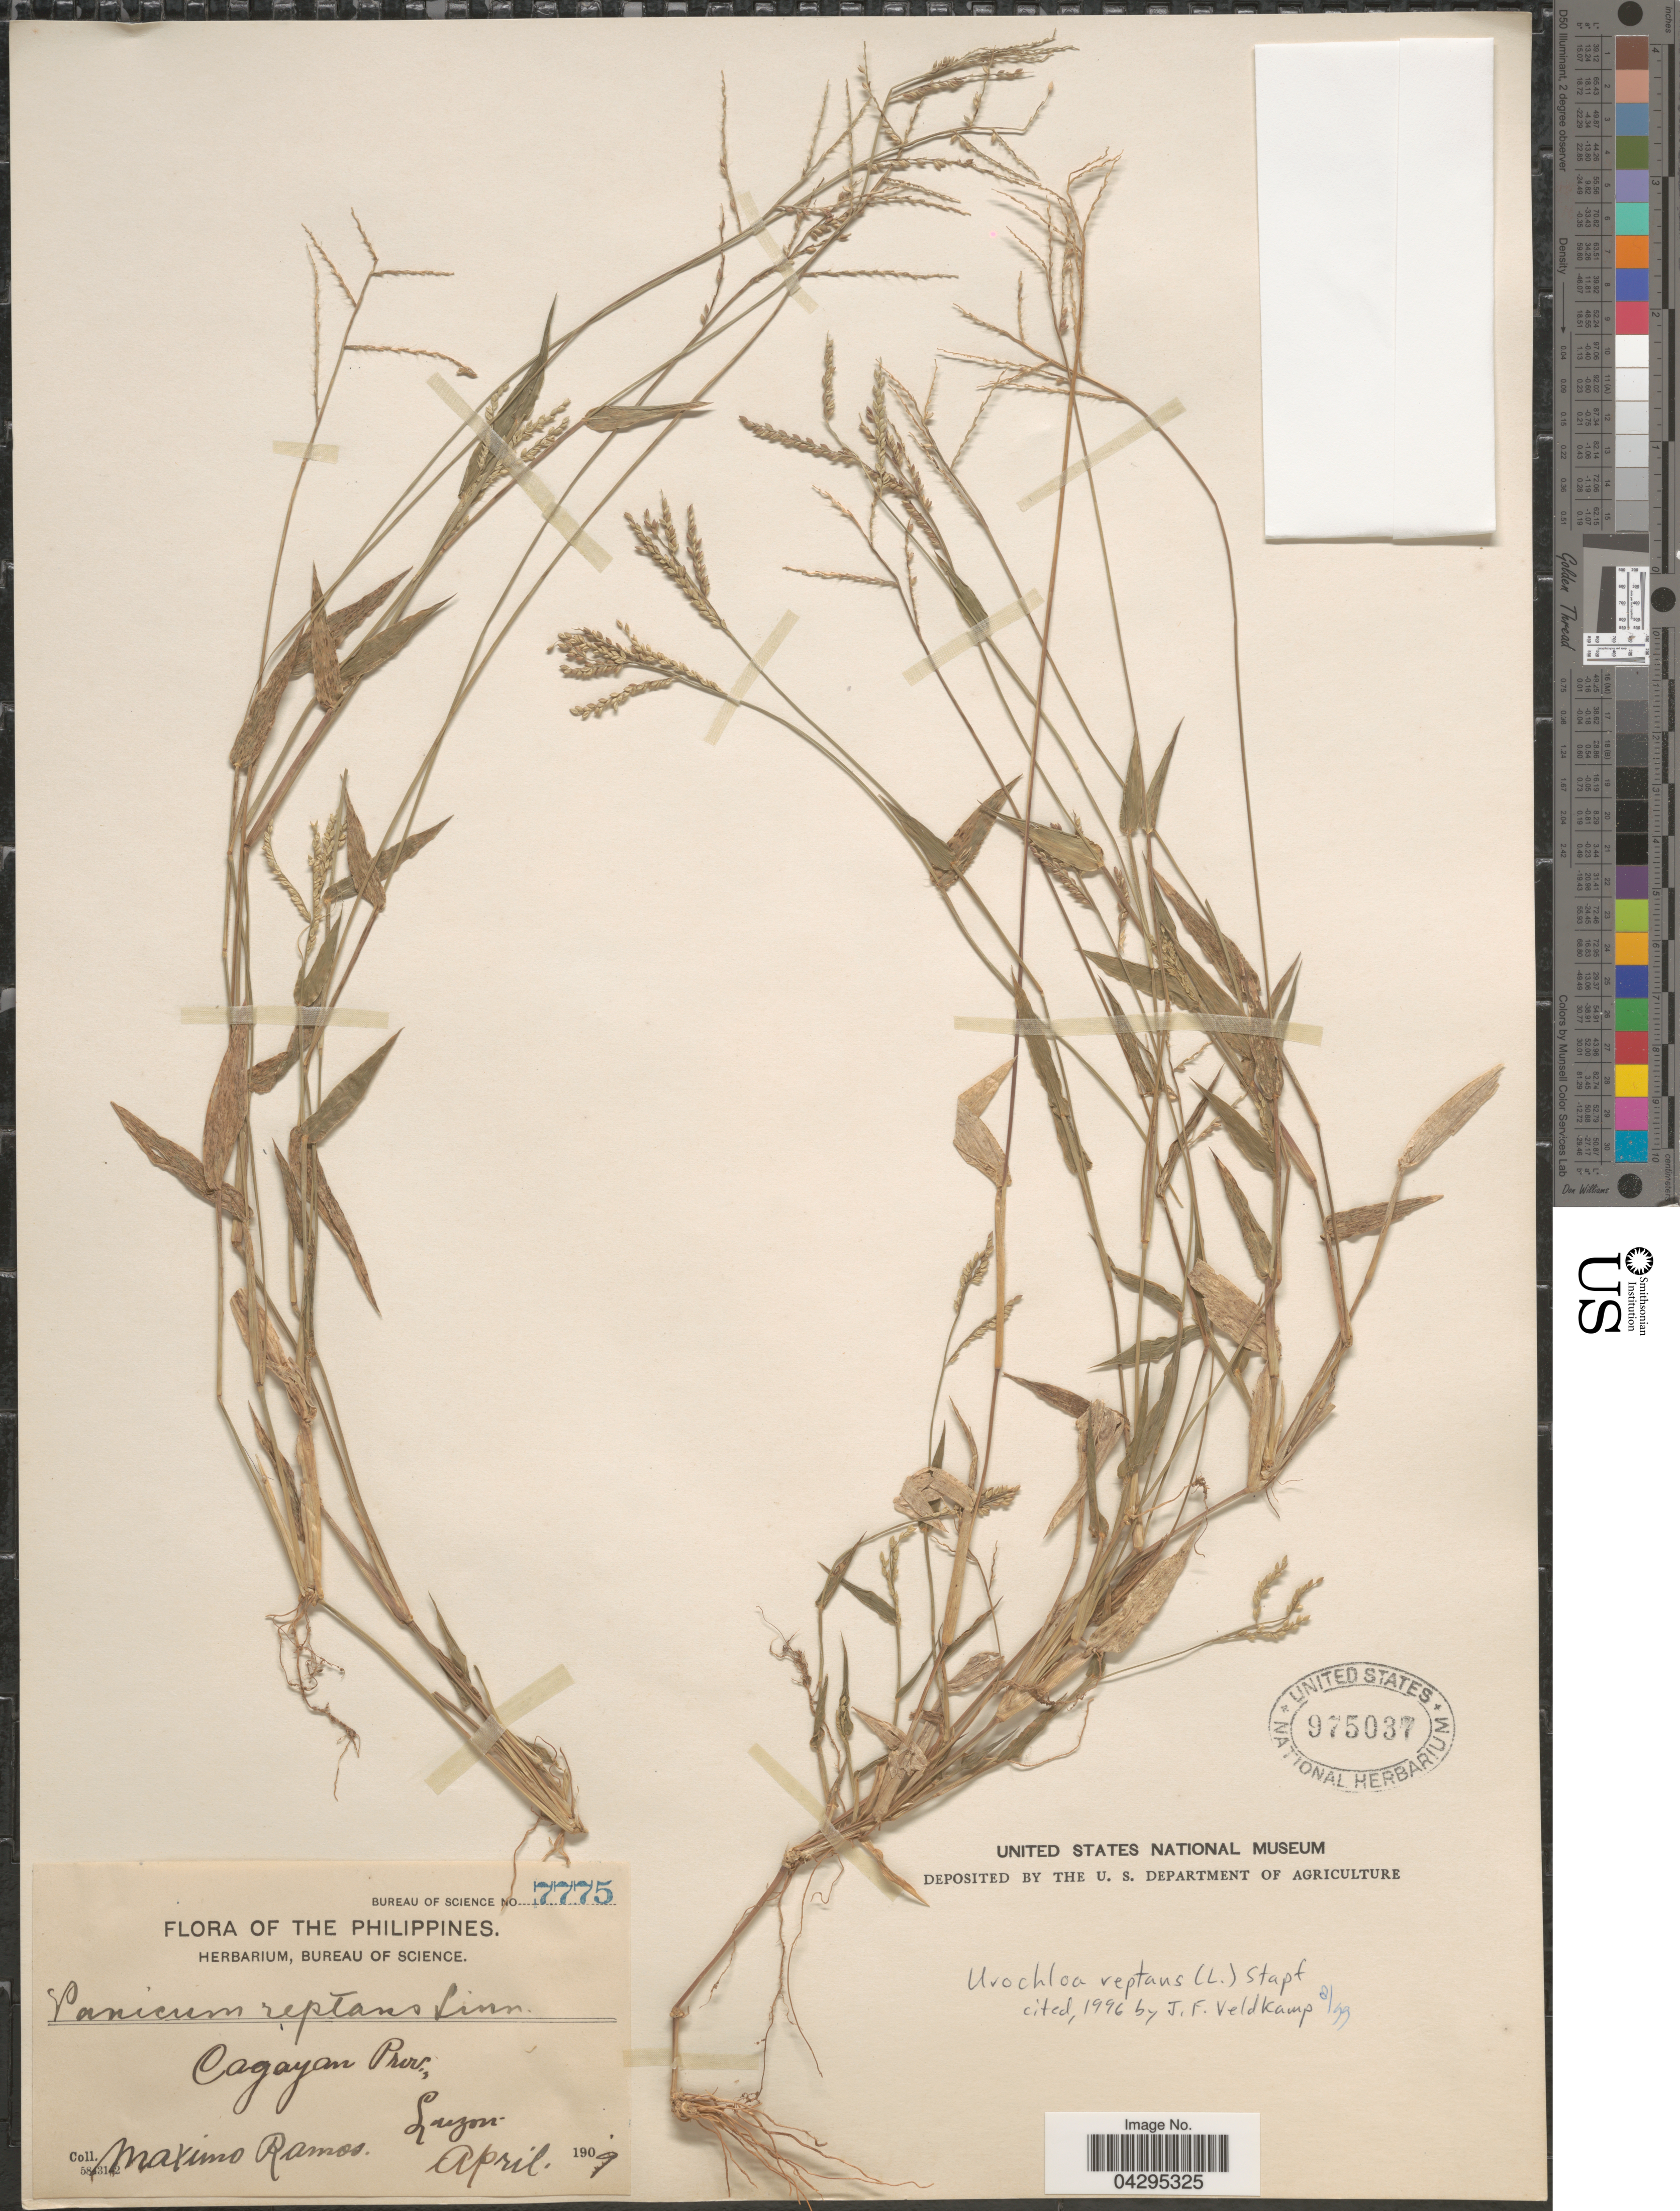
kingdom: Plantae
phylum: Tracheophyta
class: Liliopsida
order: Poales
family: Poaceae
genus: Urochloa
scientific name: Urochloa reptans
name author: (L.) Stapf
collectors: M. Ramos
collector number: Bureau Of Science 7775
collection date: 1909-04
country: Philippines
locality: Cagayan Prov., Luzon.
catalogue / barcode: US 975037